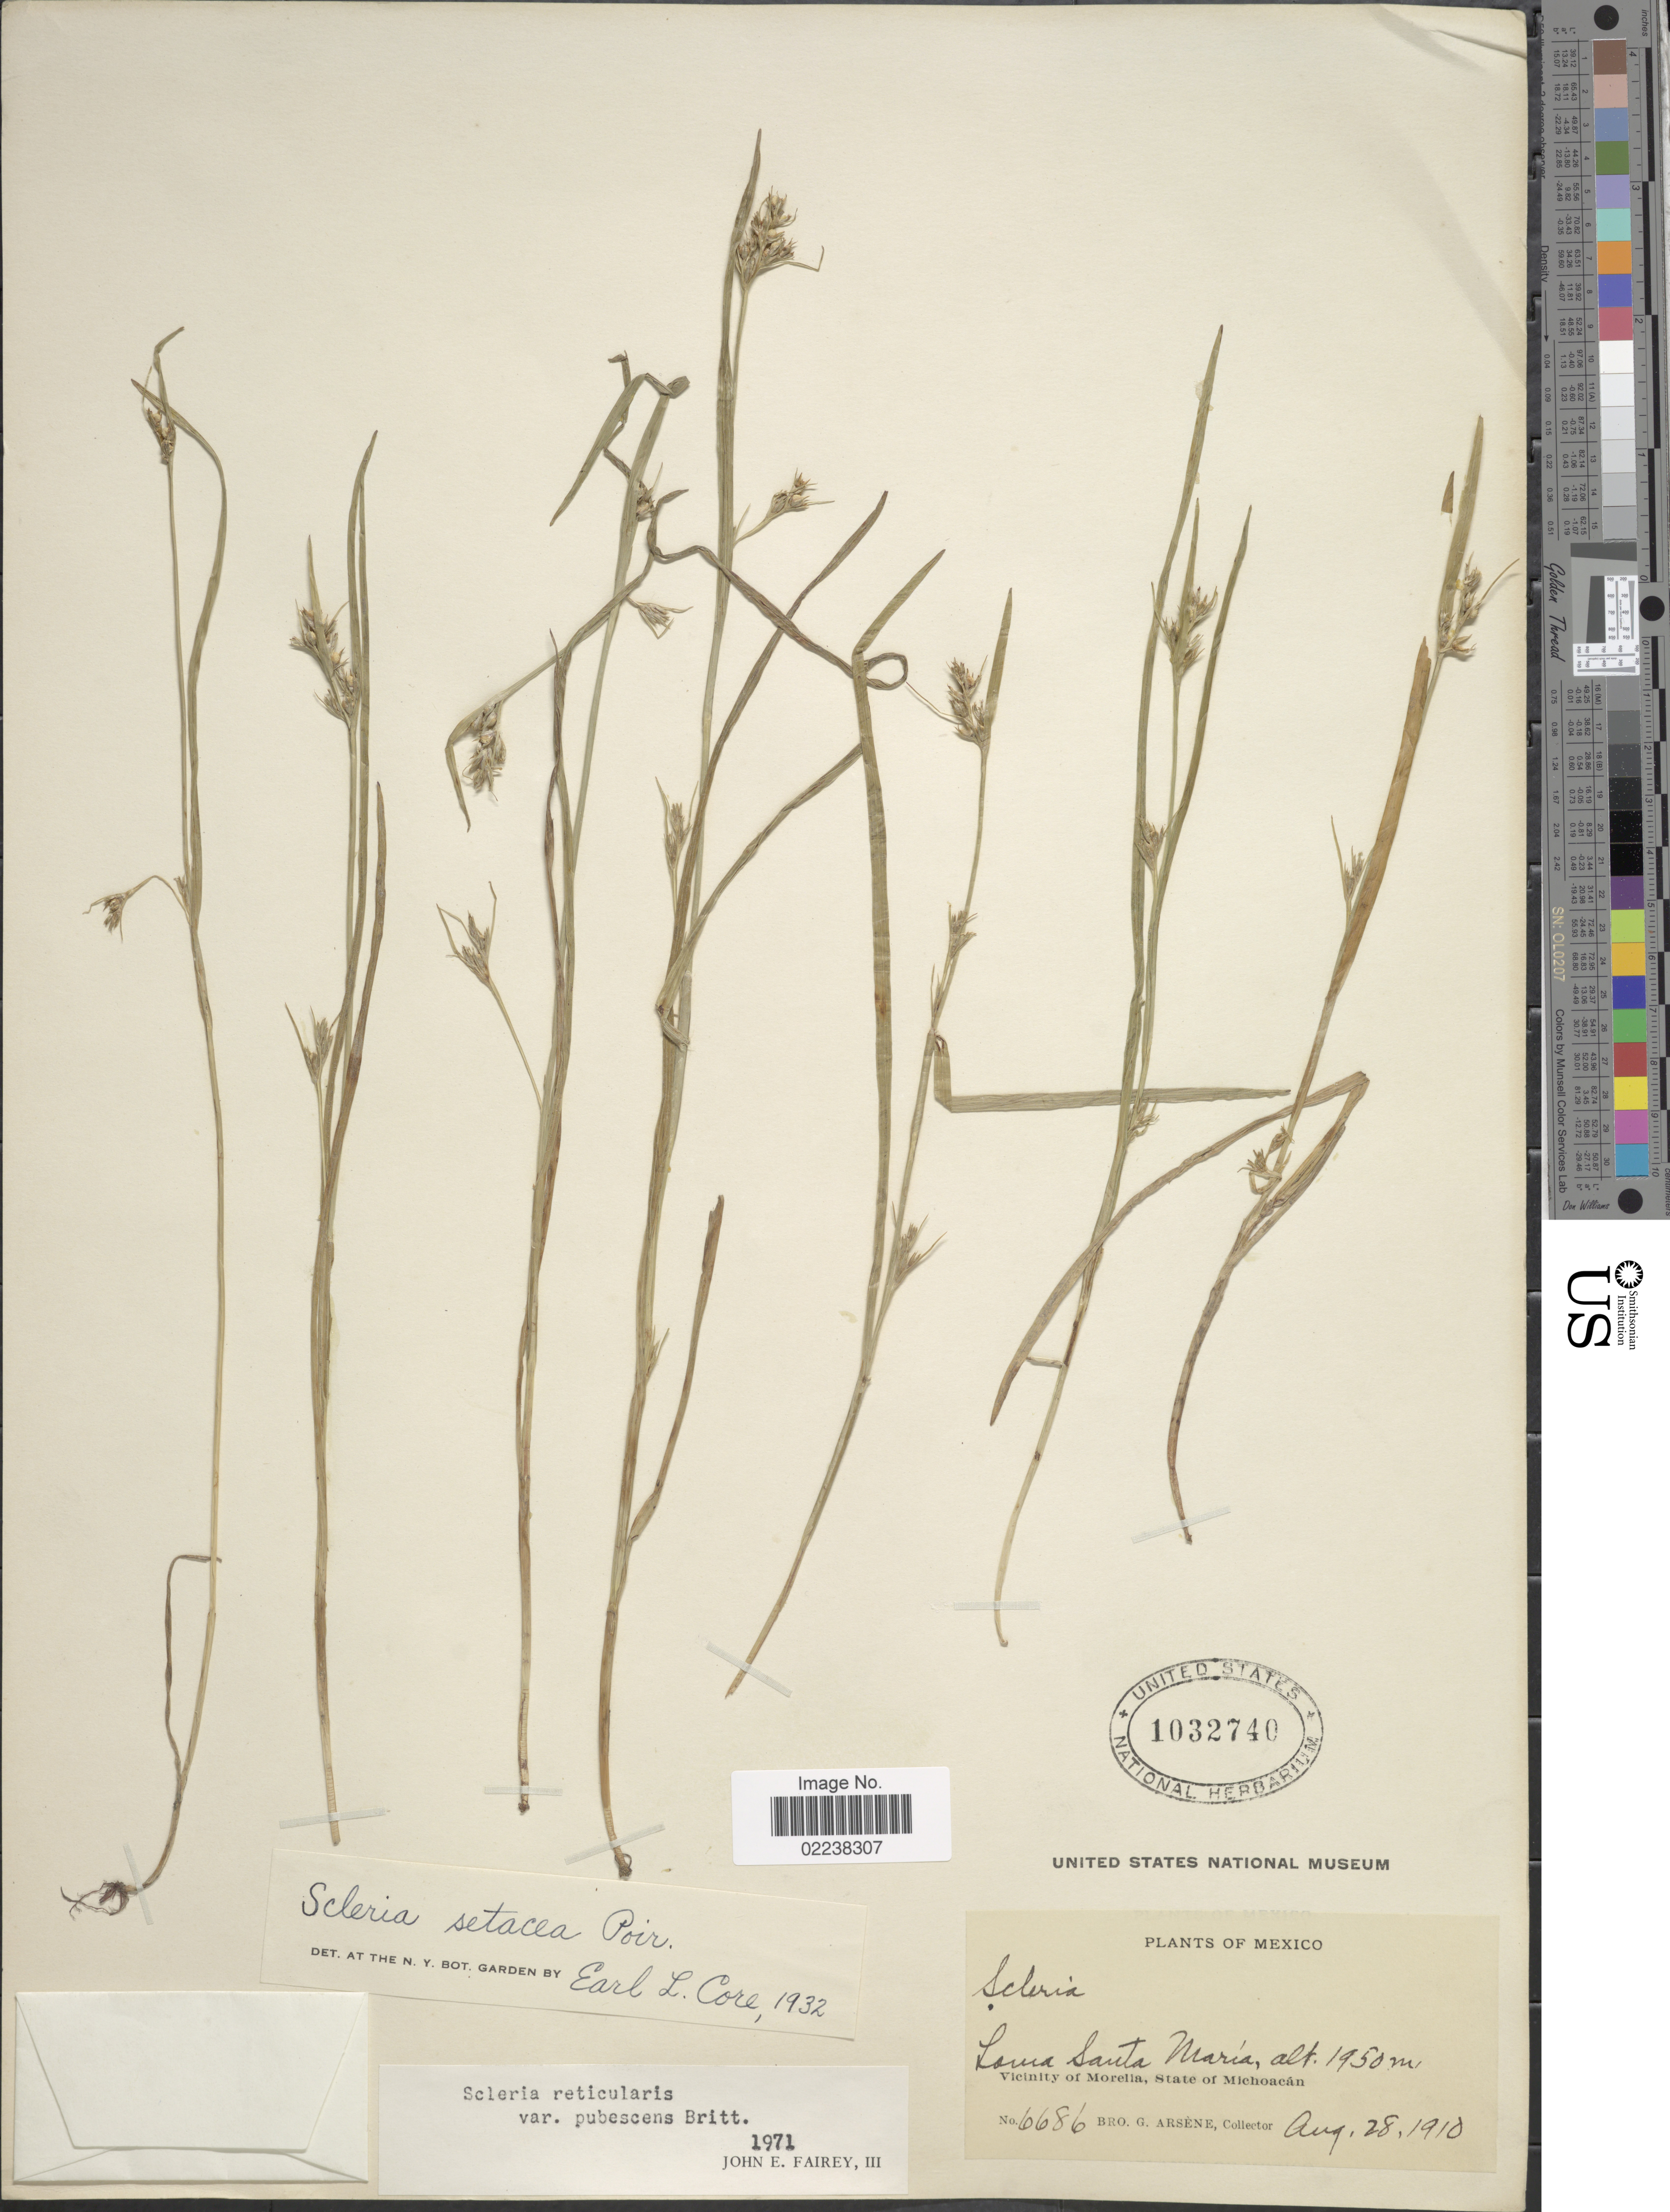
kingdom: Plantae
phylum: Tracheophyta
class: Liliopsida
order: Poales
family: Cyperaceae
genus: Scleria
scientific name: Scleria muehlenbergii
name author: Steud.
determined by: Strong, Mark T., (BOT), Smithsonian Institution - National Museum of Natural History (UNITED STATES)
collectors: Bro. G. Arsène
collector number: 6686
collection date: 1910-08-28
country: Mexico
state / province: Michoacán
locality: Loma Santa Maria, Vicinity of Morelia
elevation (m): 1950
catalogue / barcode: US 1032740